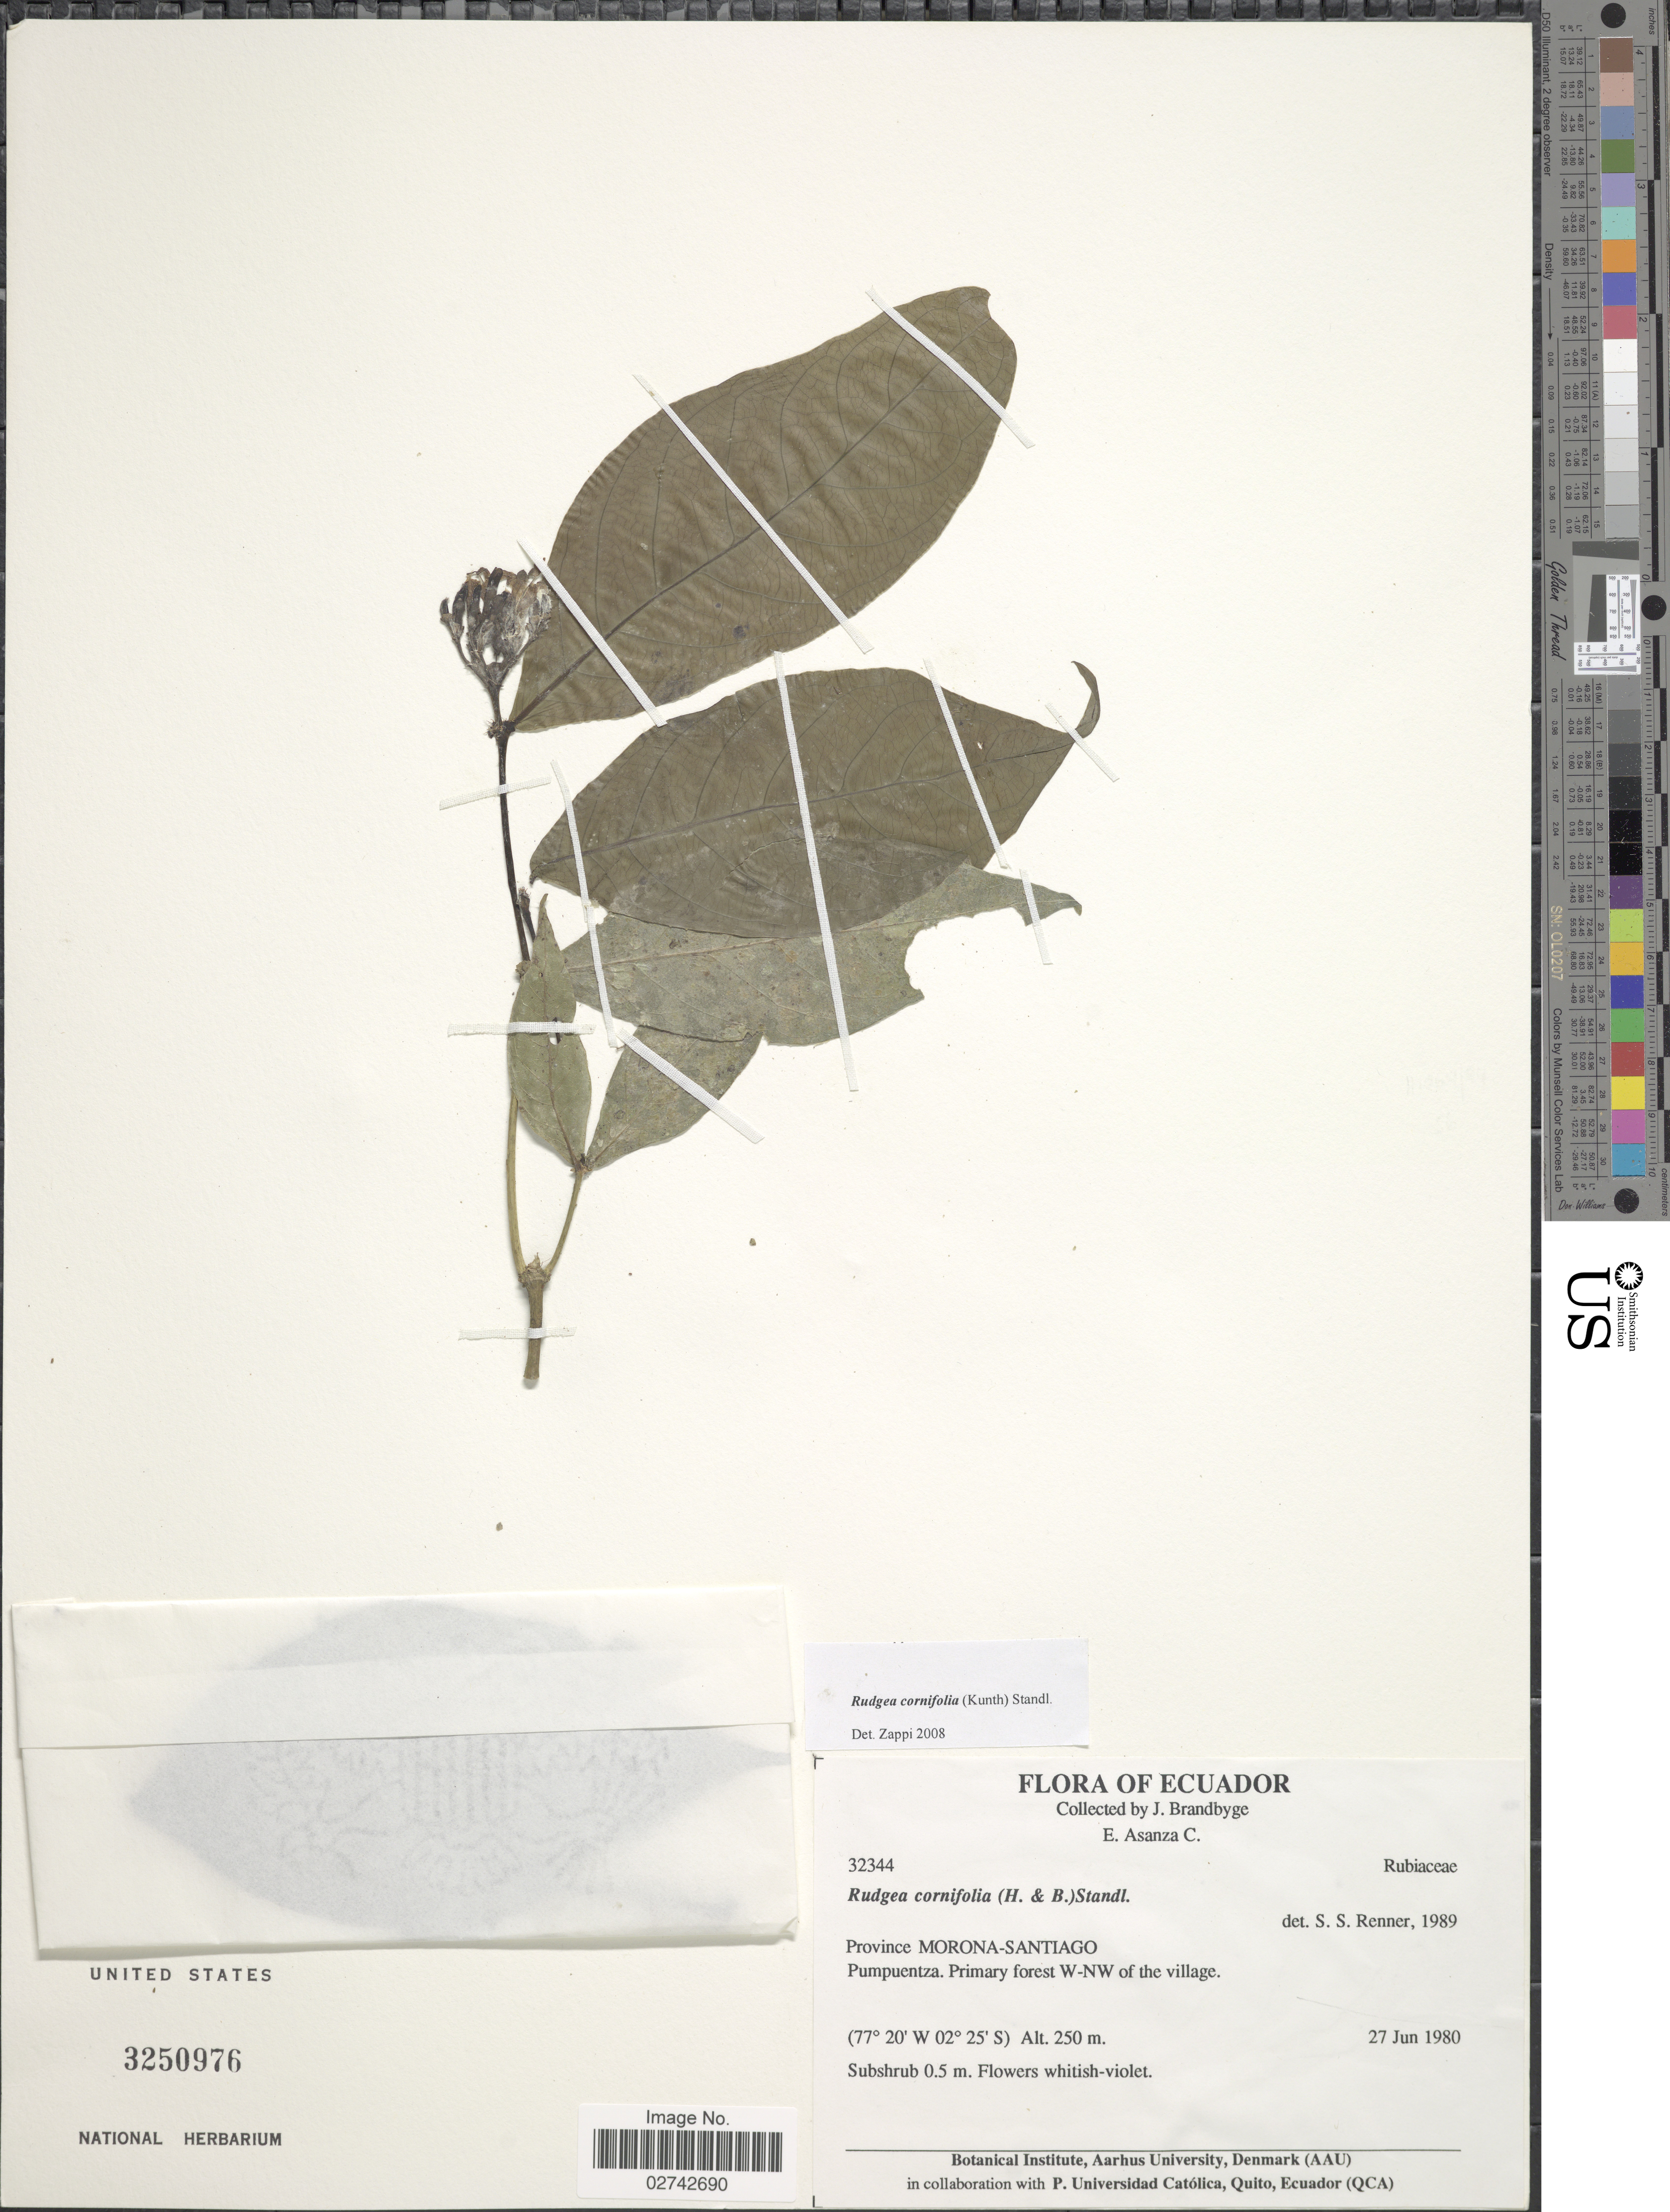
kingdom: Plantae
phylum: Tracheophyta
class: Magnoliopsida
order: Gentianales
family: Rubiaceae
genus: Rudgea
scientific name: Rudgea cornifolia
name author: (Kunth) Standl.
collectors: J. Brandbyge & E. Asanza C.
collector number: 32344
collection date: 1980-06-27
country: Ecuador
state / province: Morona-Santiago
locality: Pumpuentza, primary forest W-NW of the village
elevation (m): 250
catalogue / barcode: US 3250976